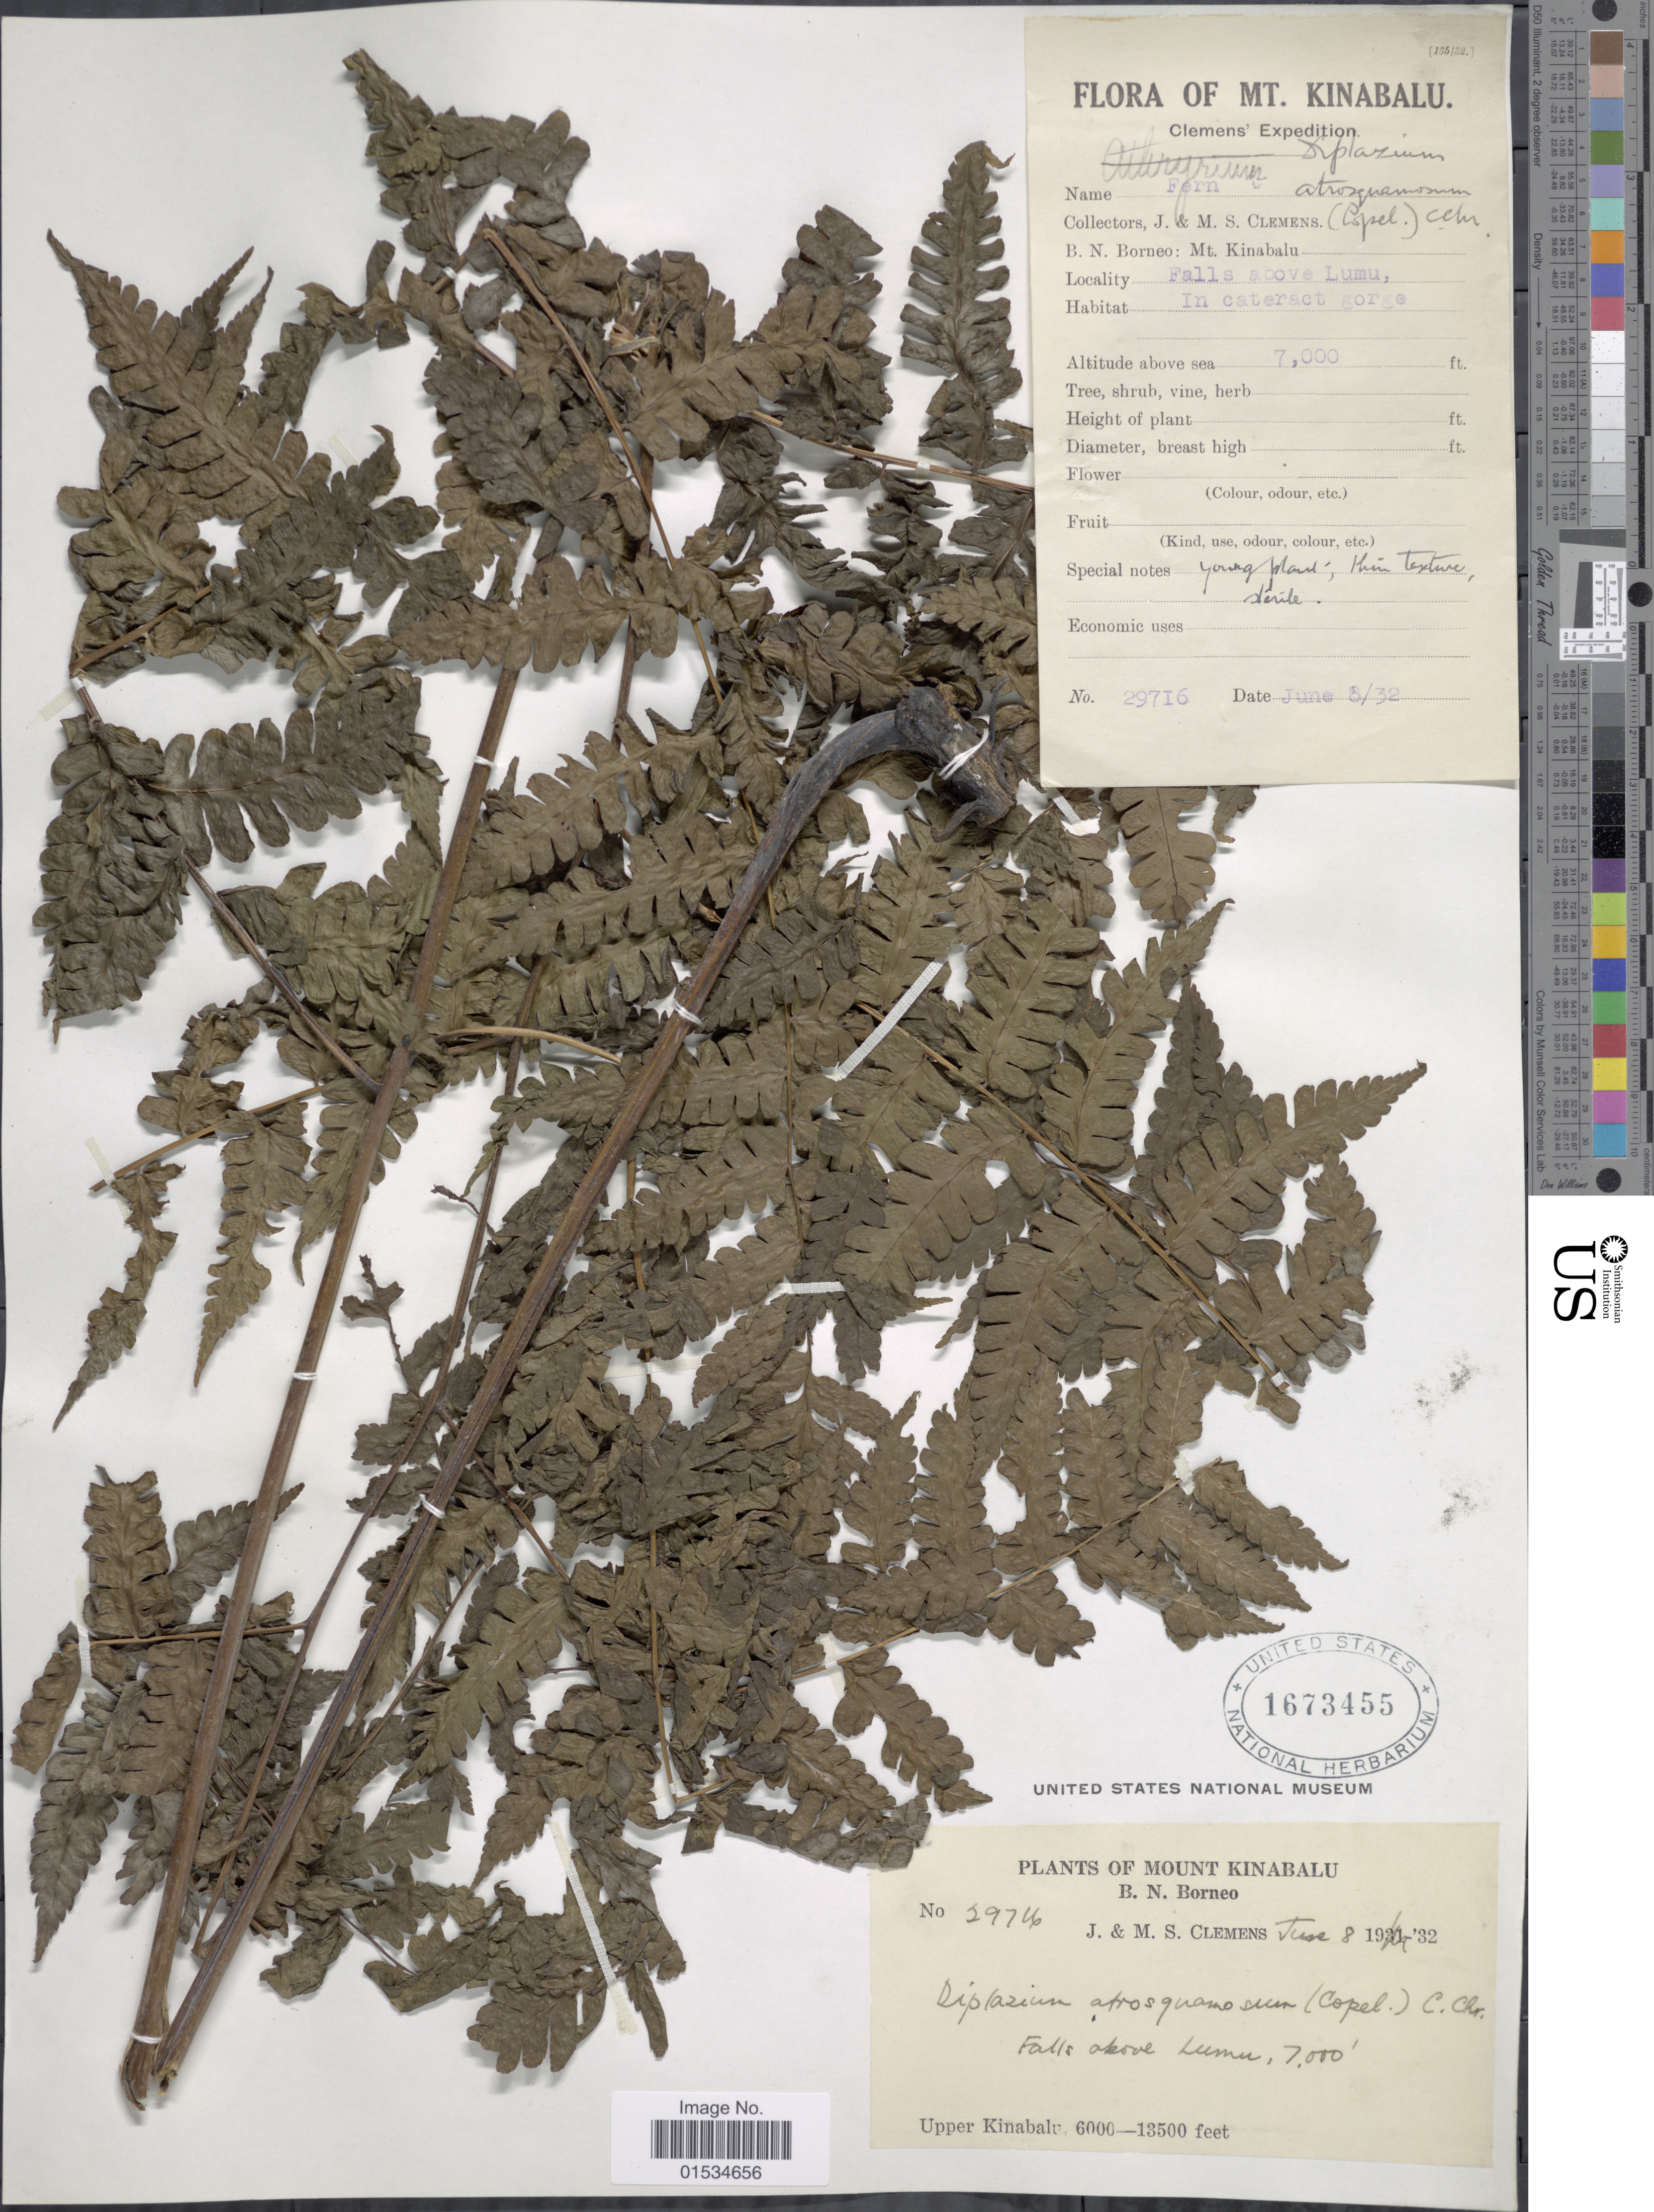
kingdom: Plantae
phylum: Tracheophyta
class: Polypodiopsida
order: Polypodiales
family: Athyriaceae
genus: Diplazium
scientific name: Diplazium atrosquamosum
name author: (Copel.) C. Chr.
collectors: J. Clemens & M. S. Clemens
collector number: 29746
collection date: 1932-06-08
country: Malaysia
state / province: Sabah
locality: Mount Kinabalu, B.N. Borneo, Upper Kinabalu, Falls Above Lumu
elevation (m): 2134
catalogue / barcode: US 1673455